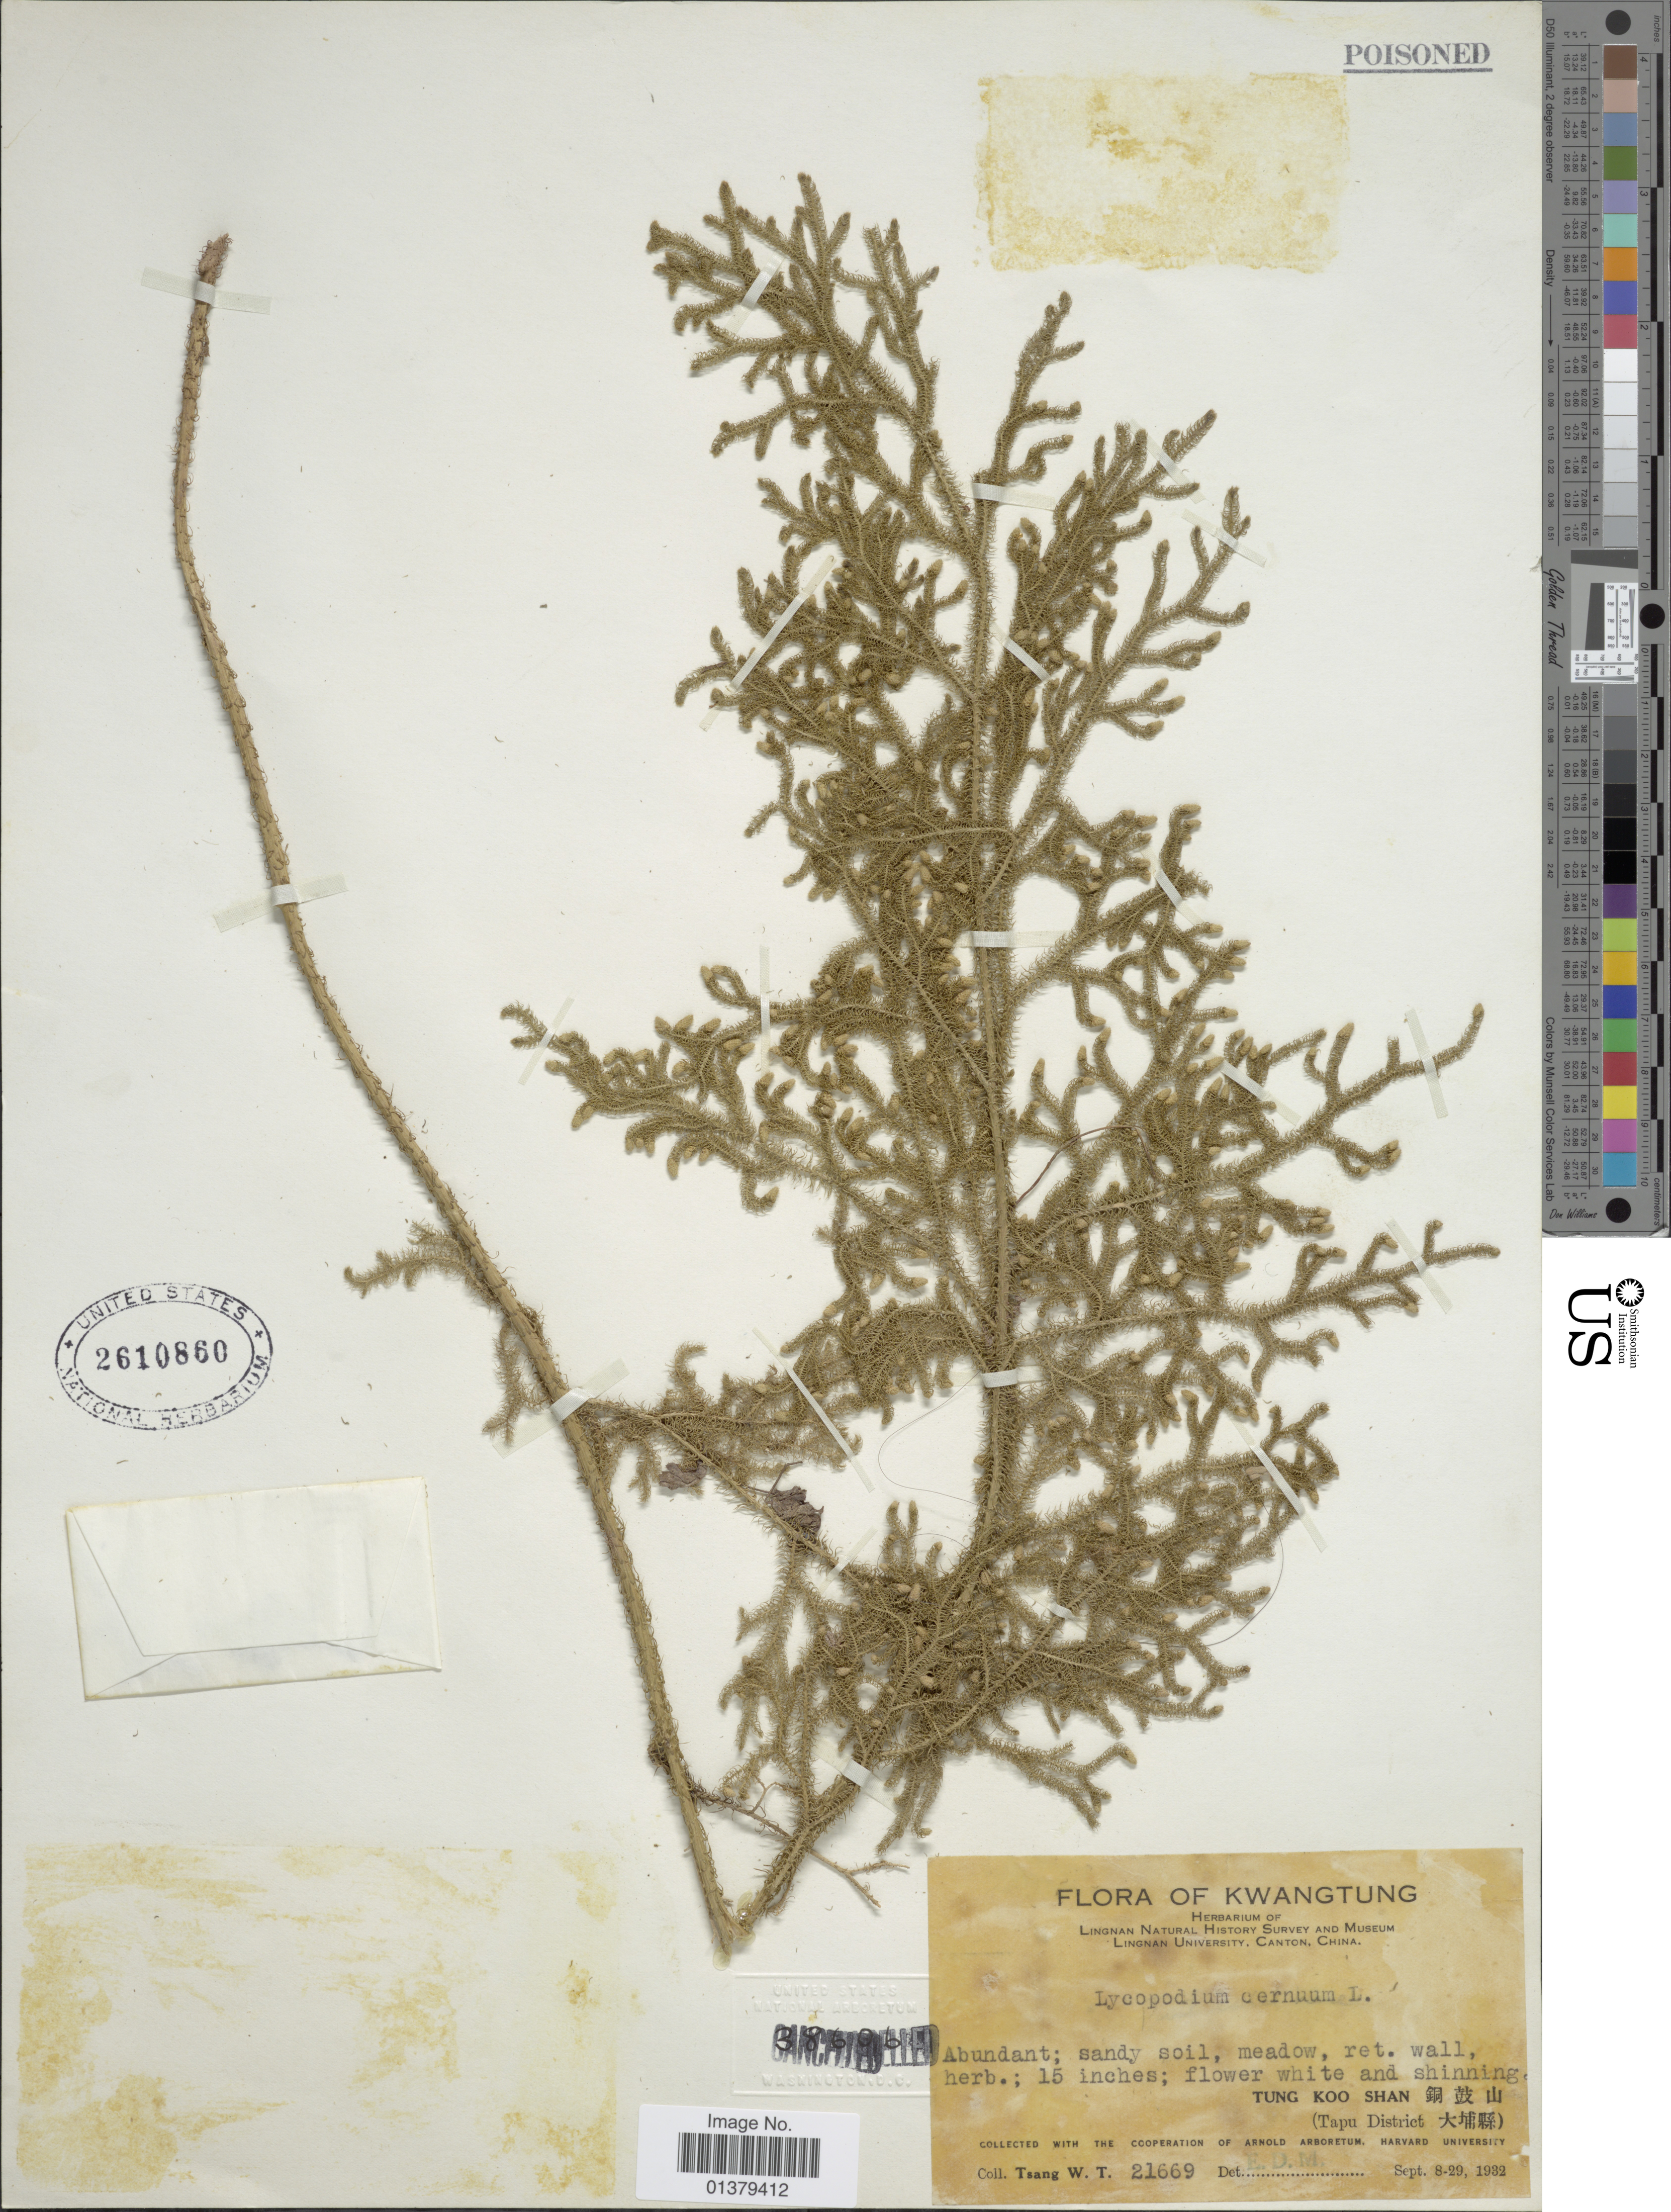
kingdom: Plantae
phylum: Tracheophyta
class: Lycopodiopsida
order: Lycopodiales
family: Lycopodiaceae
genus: Palhinhaea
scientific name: Palhinhaea cernua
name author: (L.) Vasc. & Franco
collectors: W. T. Tsang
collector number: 21669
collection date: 1932-09-08/1932-09-29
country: China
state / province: Guangdong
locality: Kwangtung, Tung Koo Shan X, (Tapu District X)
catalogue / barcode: US 2610860